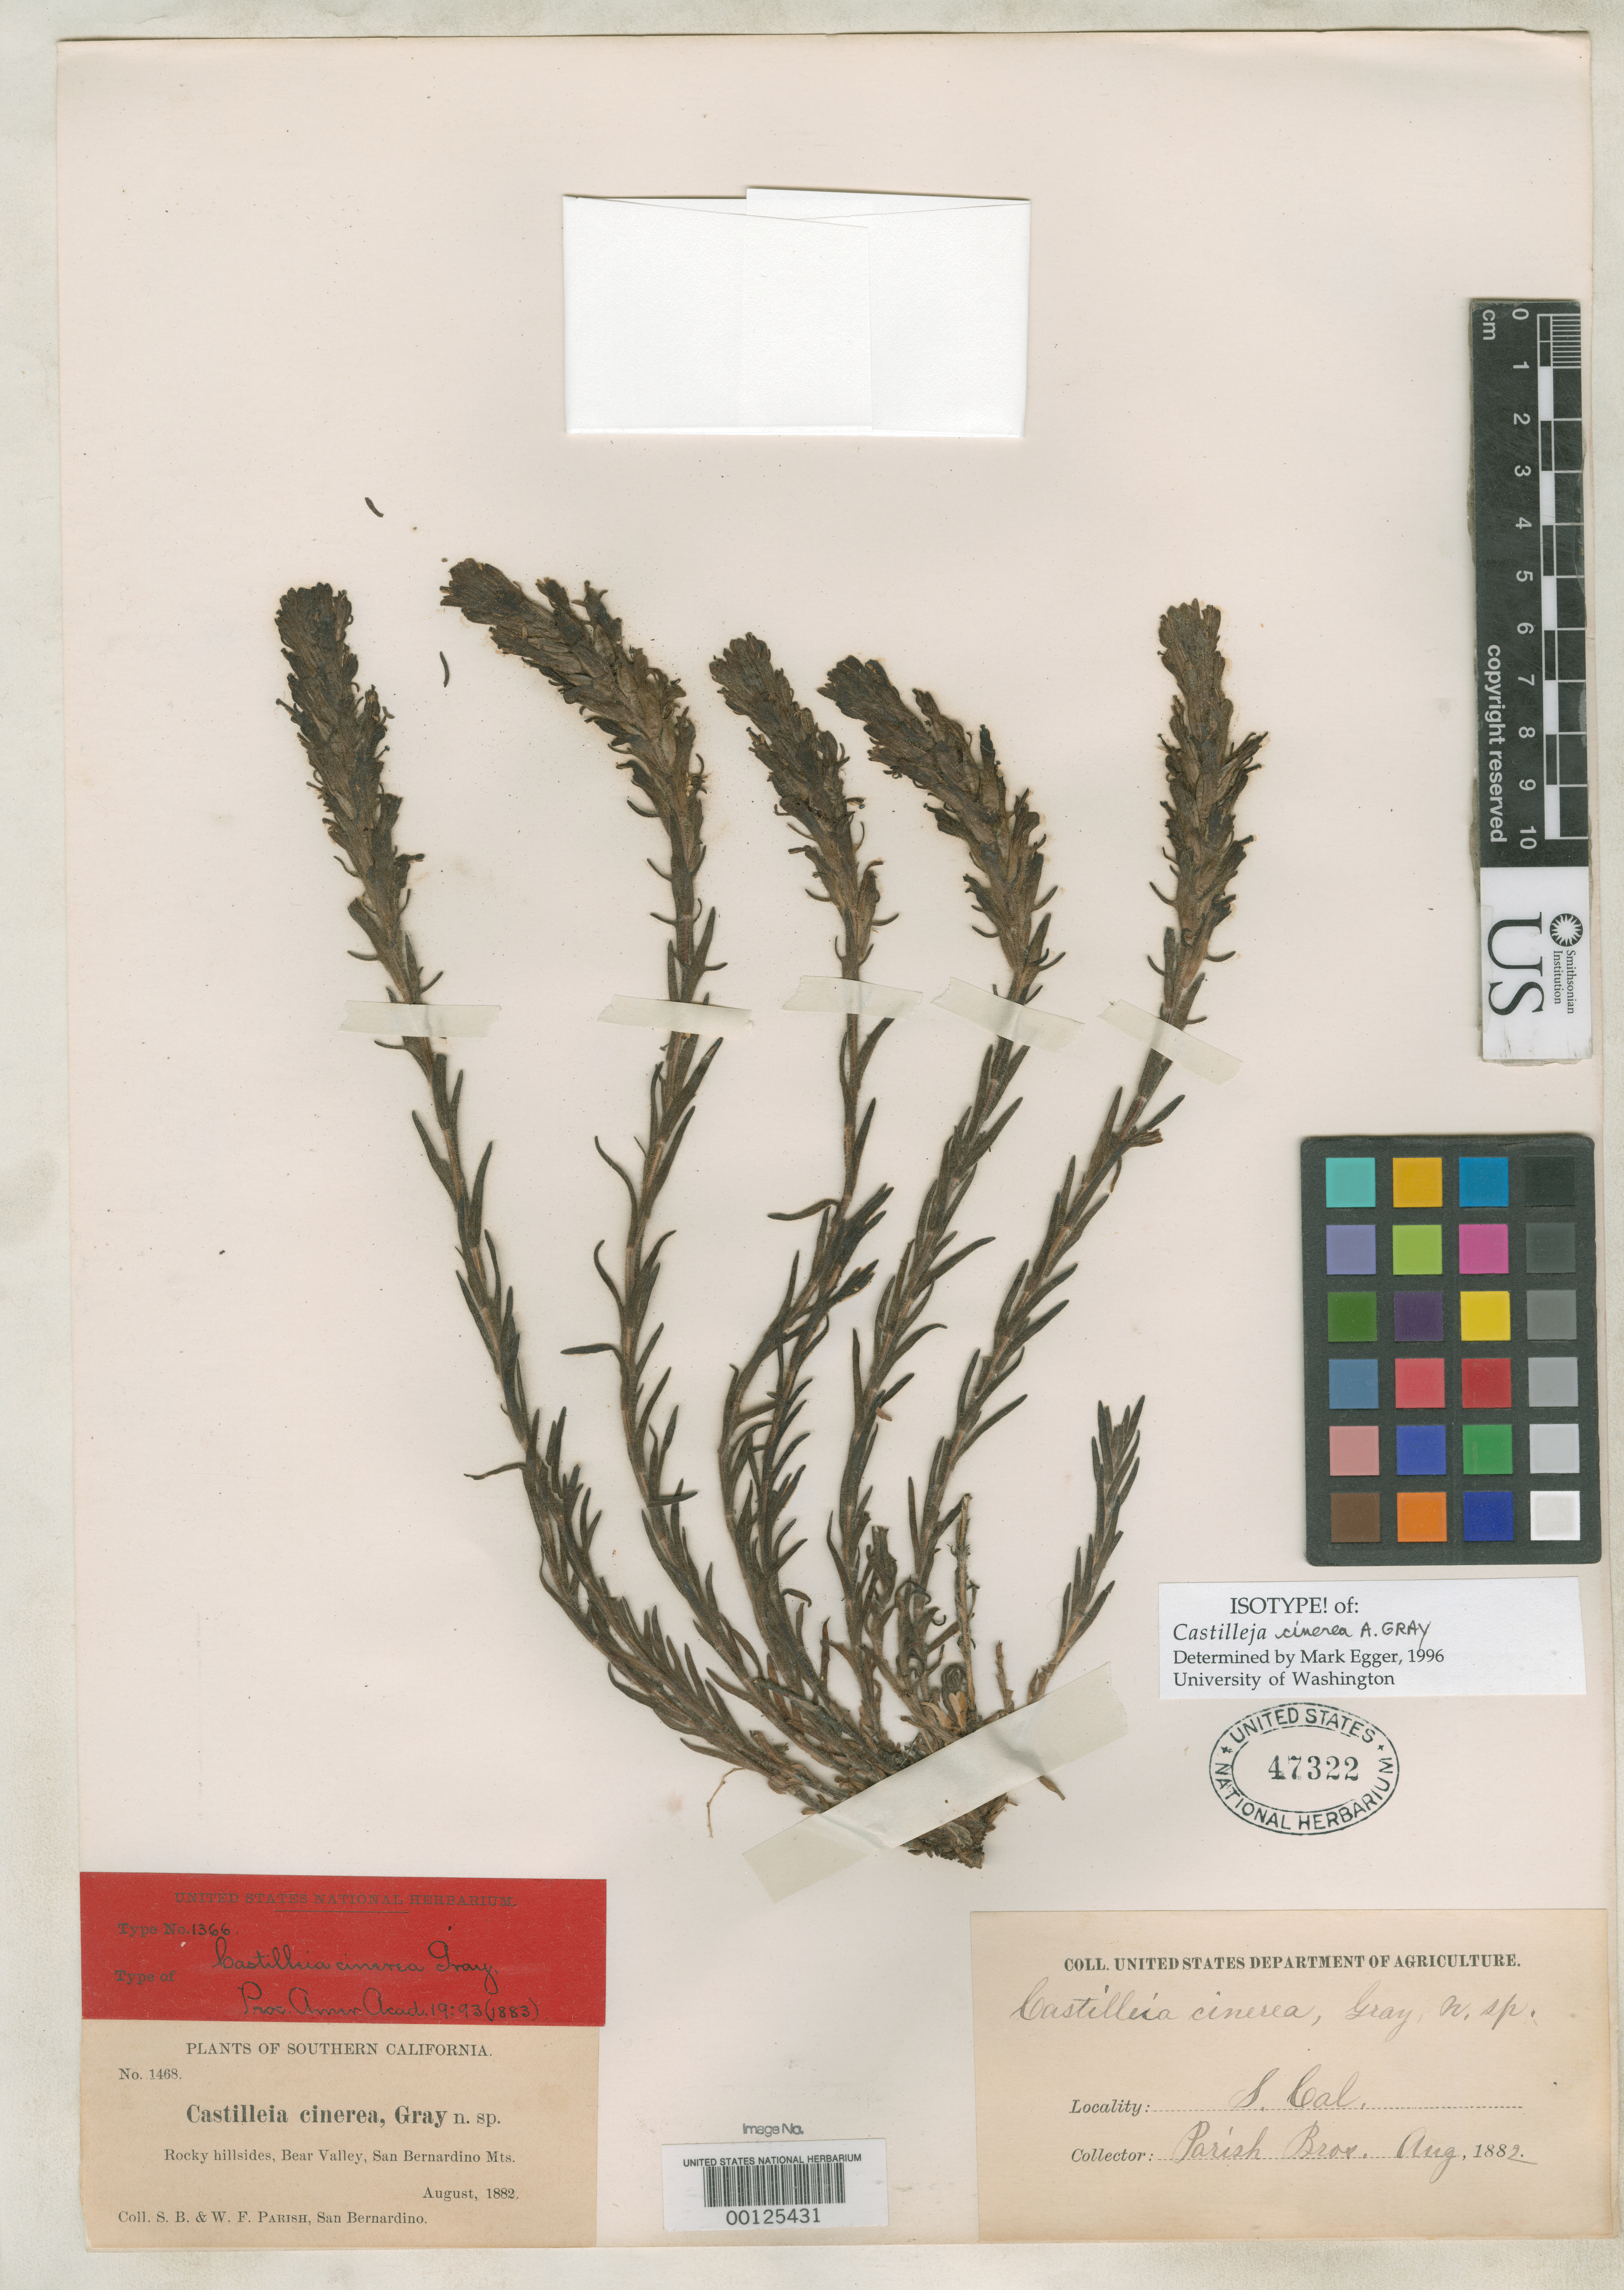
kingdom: Plantae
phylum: Tracheophyta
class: Magnoliopsida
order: Lamiales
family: Orobanchaceae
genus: Castilleja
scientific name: Castilleja cinerea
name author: A. Gray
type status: Isotype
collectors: S. B. Parish & W. F. Parish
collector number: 1468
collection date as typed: Aug 1882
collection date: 1882-08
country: United States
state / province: California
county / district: San Bernardino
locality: San Bernardino Mts., Bear Valley.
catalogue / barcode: US 47322